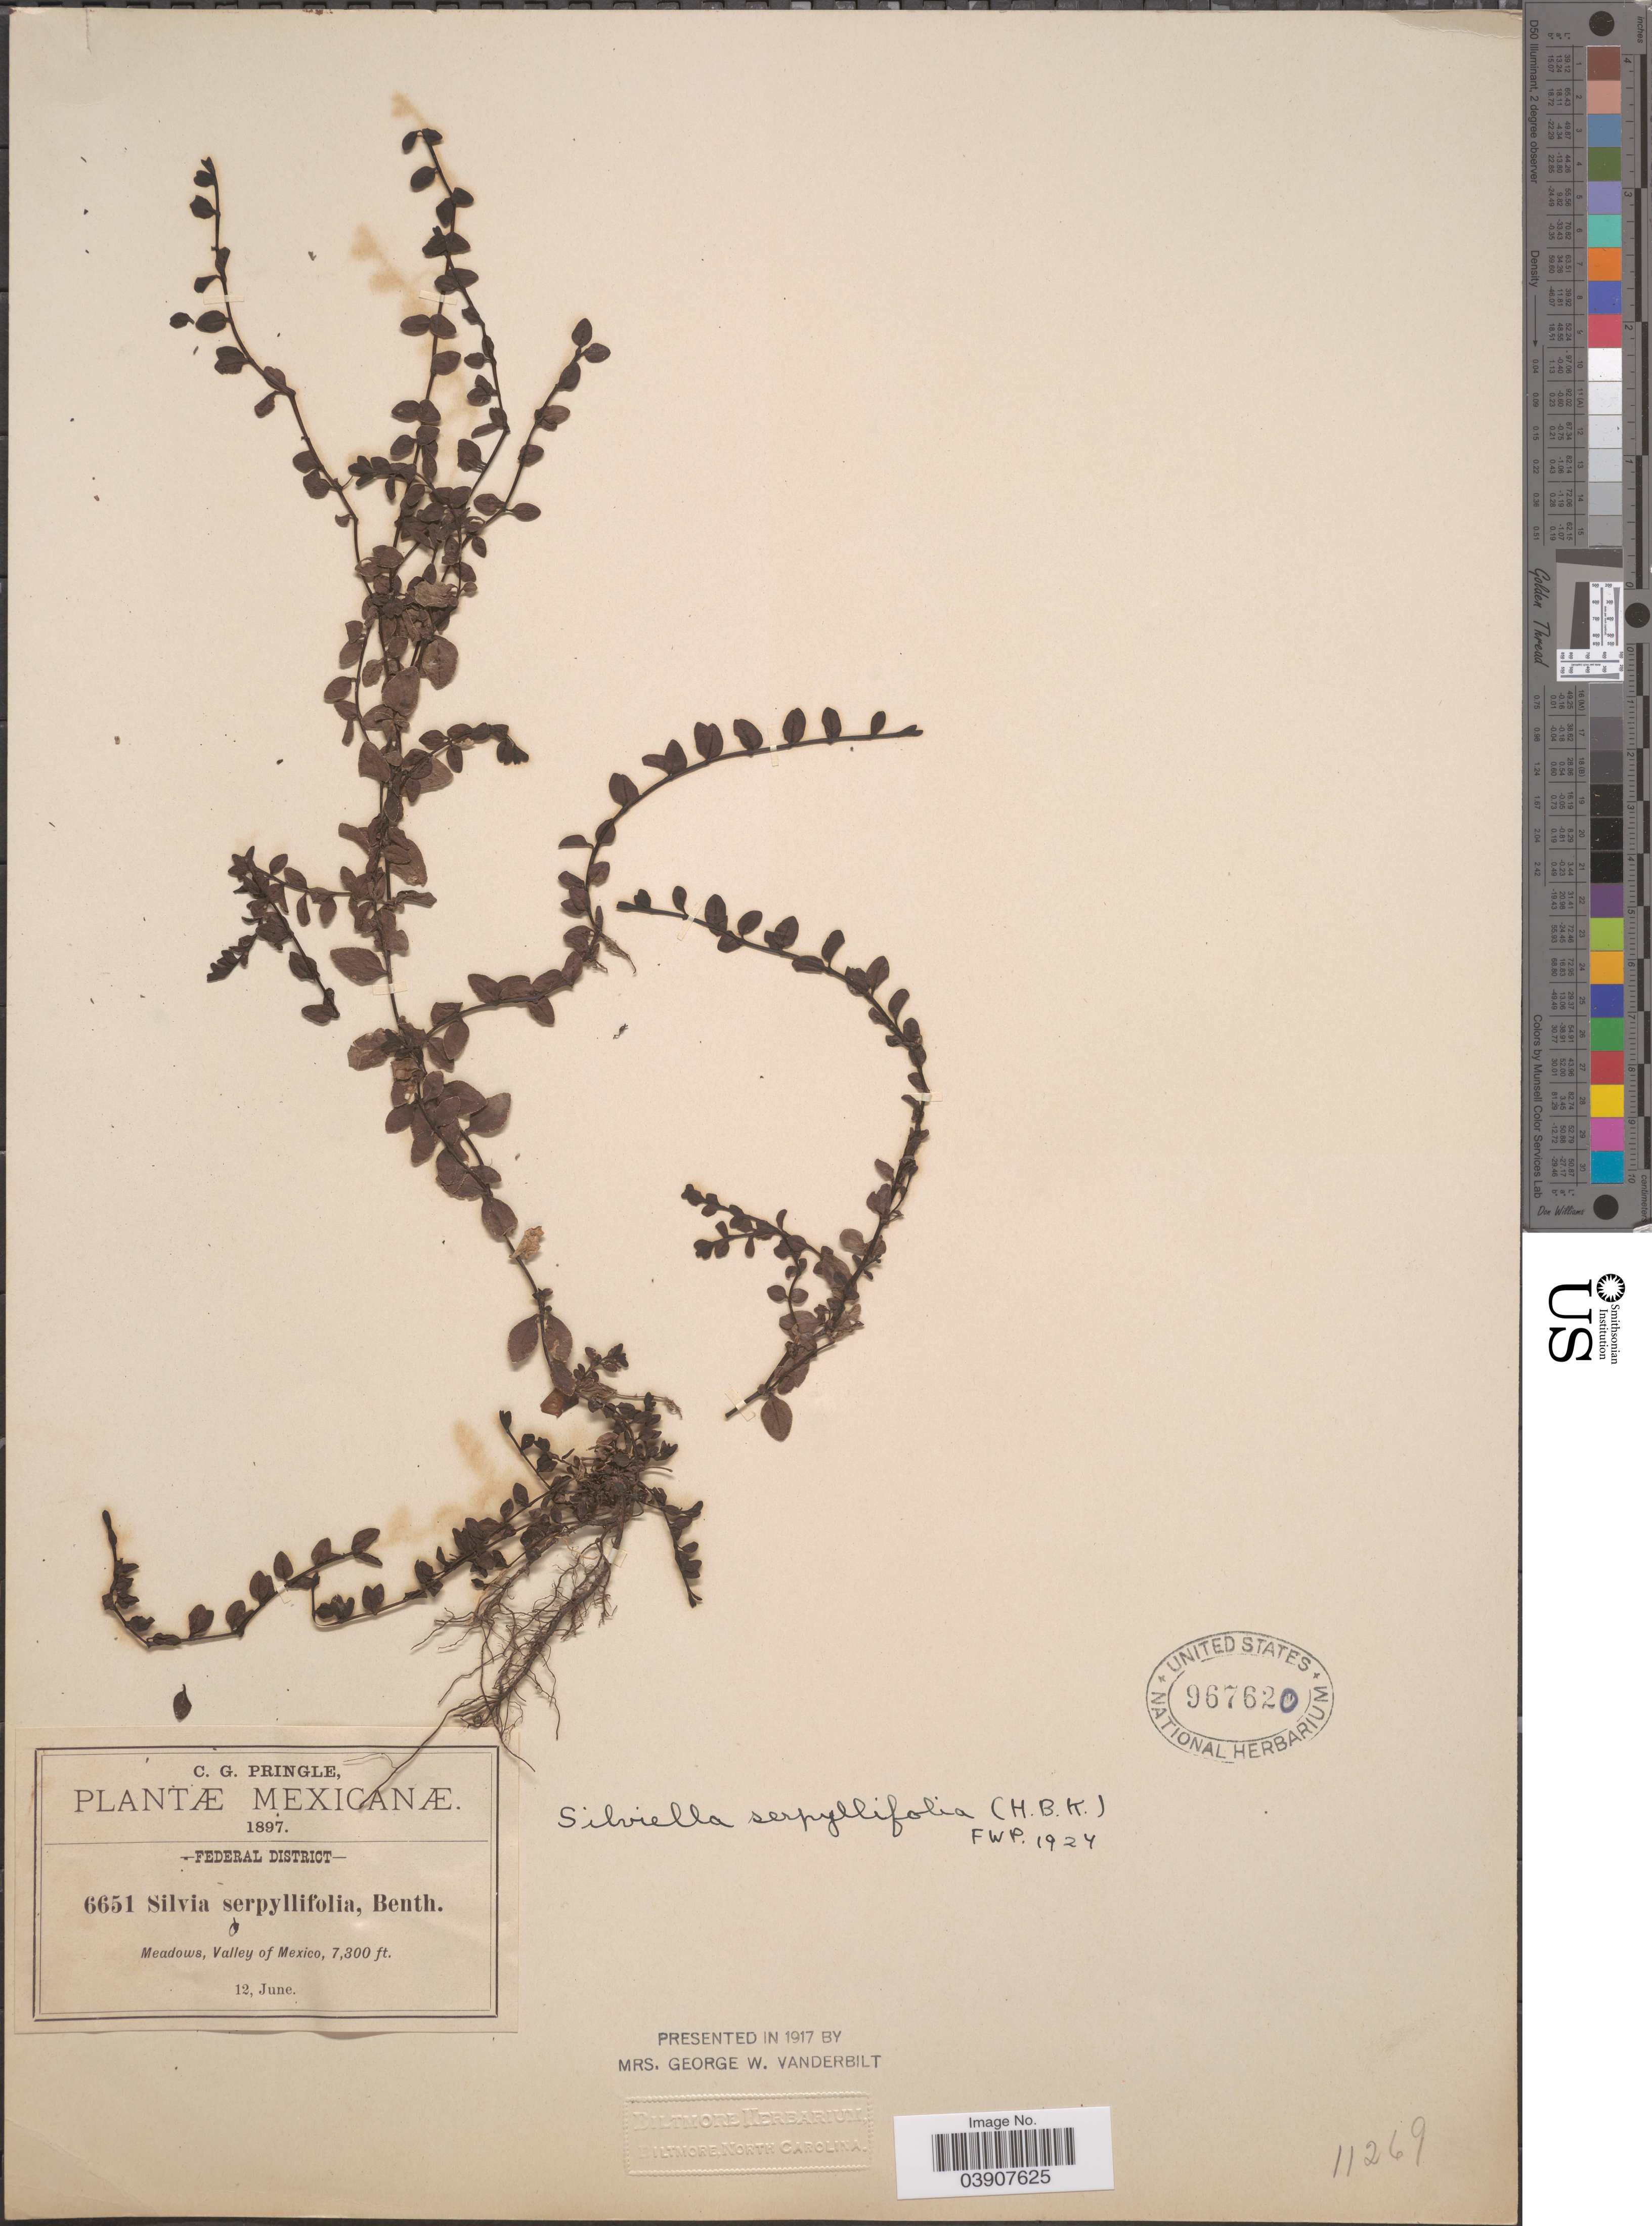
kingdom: Plantae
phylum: Tracheophyta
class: Magnoliopsida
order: Lamiales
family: Orobanchaceae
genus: Silvia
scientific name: Silvia serpyllifolia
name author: (Kunth) Benth.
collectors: C. G. Pringle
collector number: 6651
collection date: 1897-06-12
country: Mexico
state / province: Distrito Federal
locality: Federal District. Meadows, Valley of Mexico.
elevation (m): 2225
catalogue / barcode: US 967620